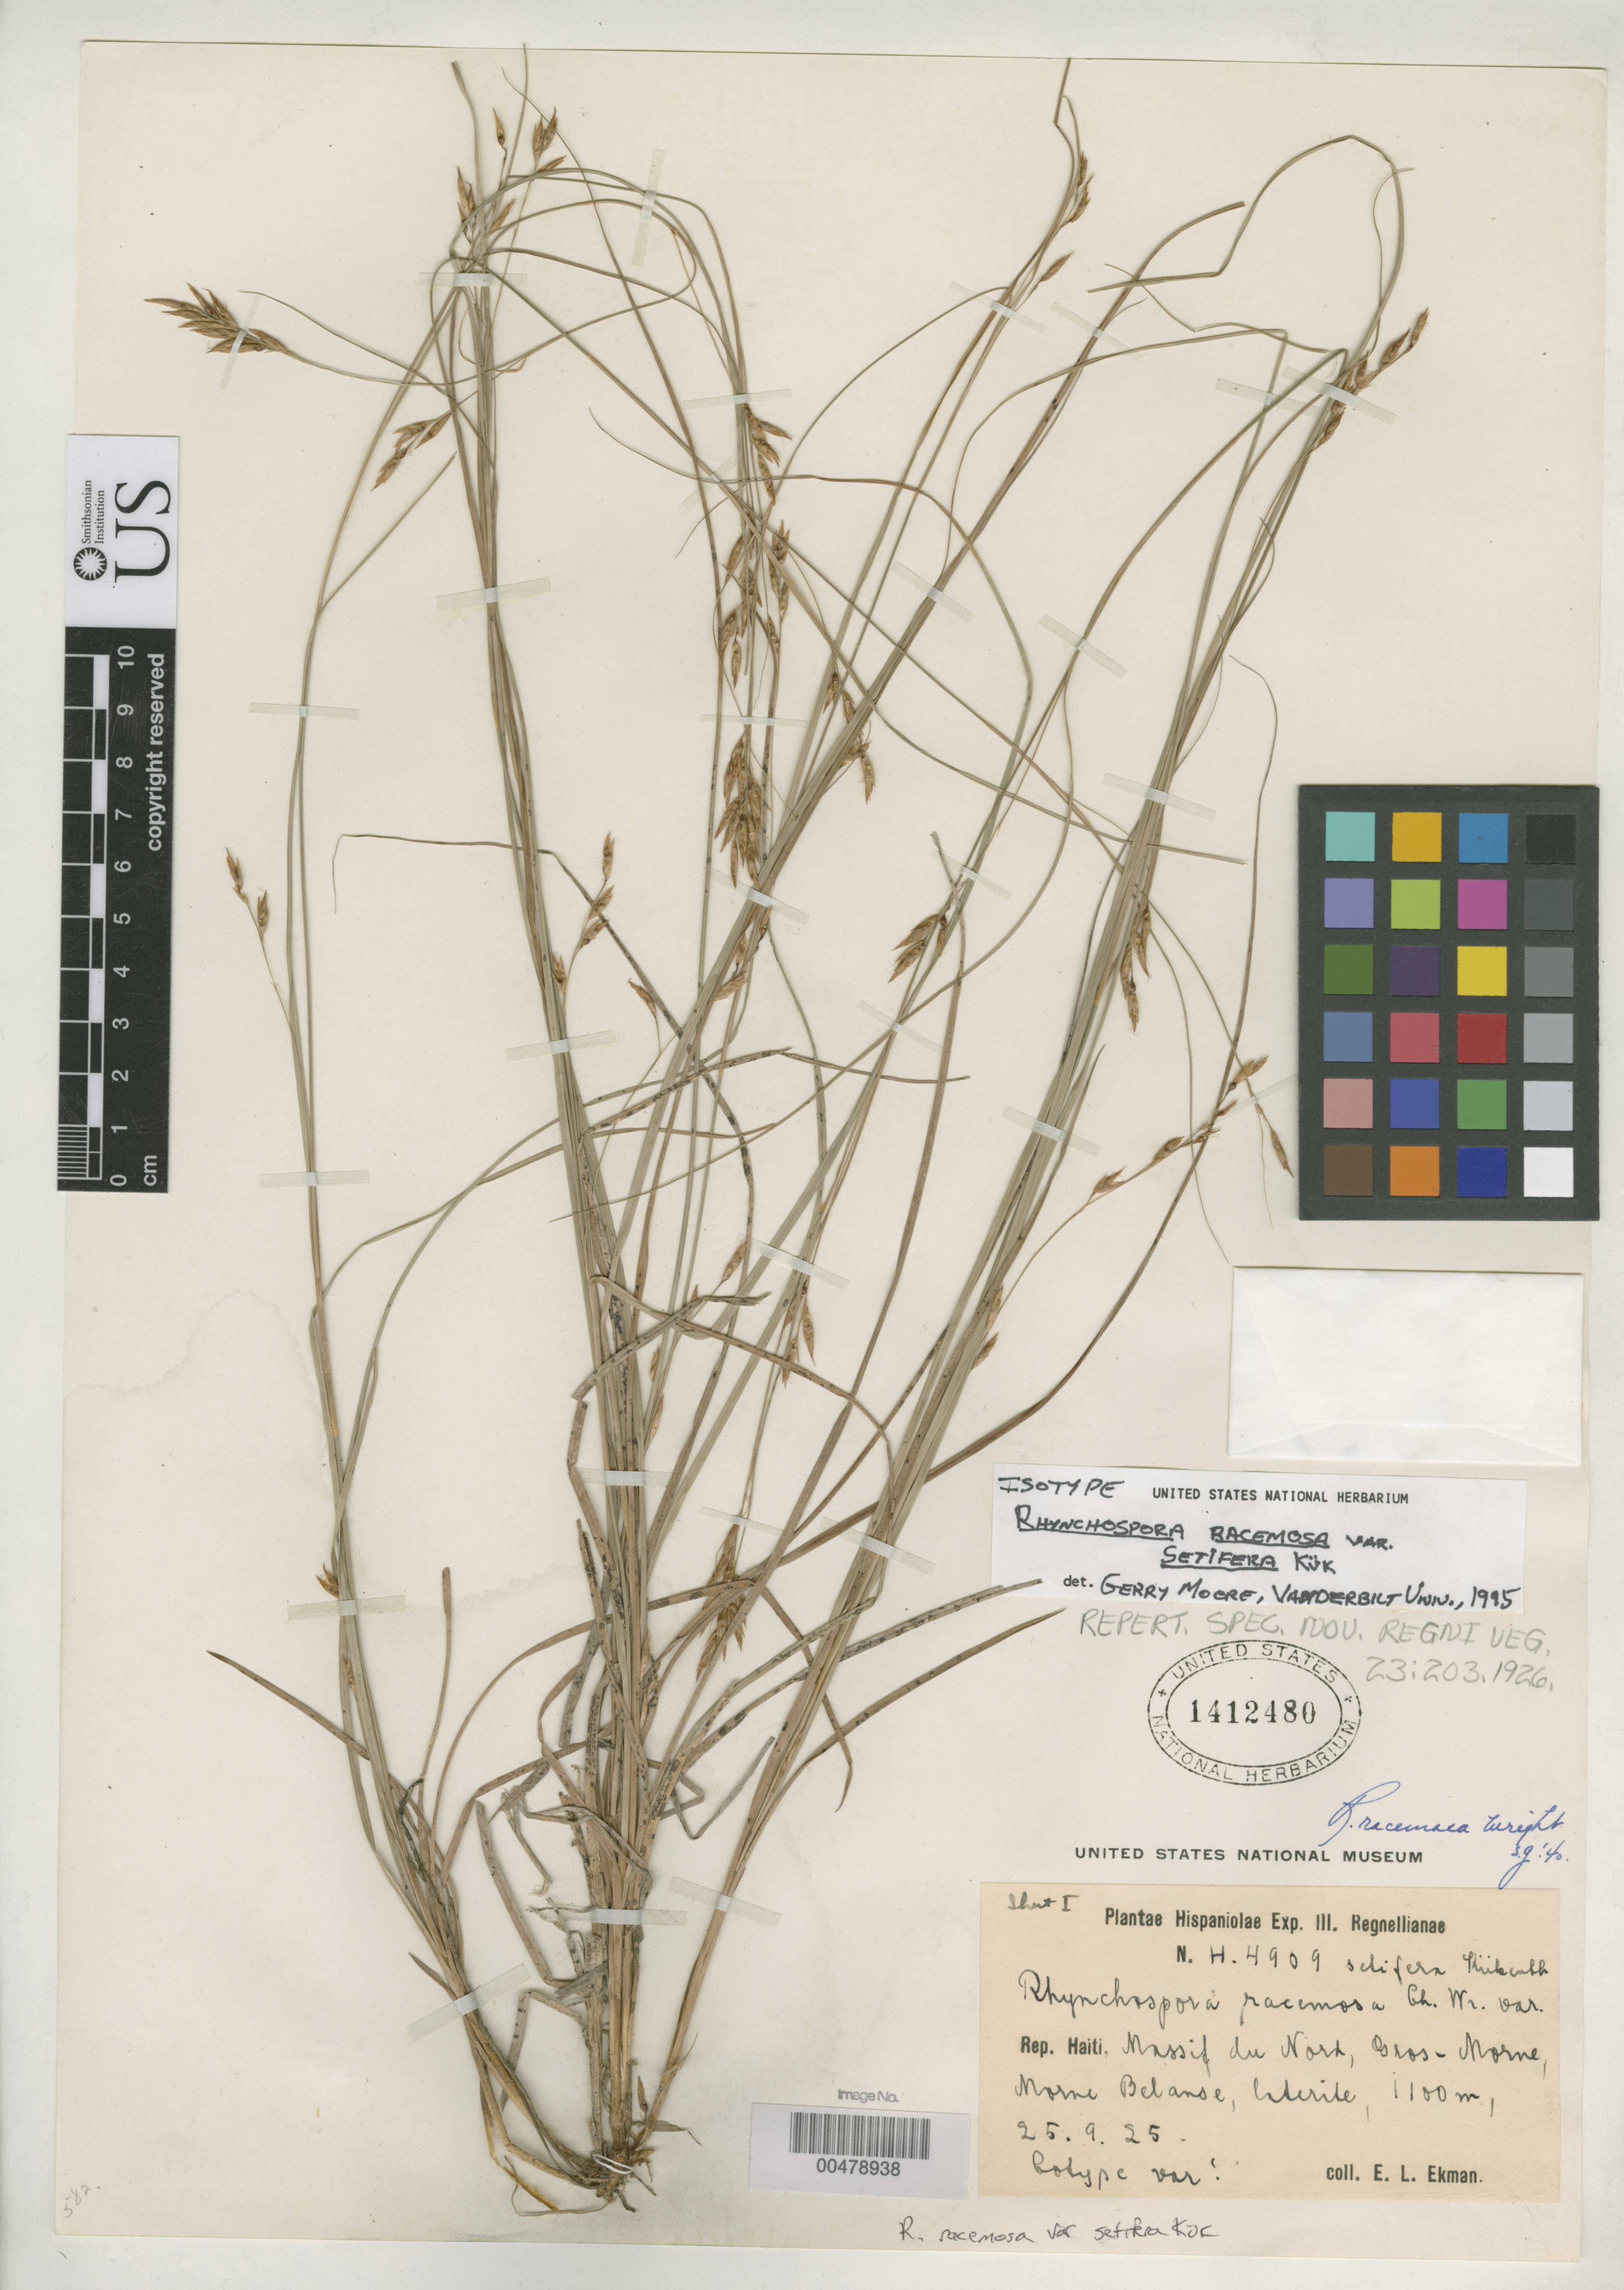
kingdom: Plantae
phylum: Tracheophyta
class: Liliopsida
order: Poales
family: Cyperaceae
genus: Rhynchospora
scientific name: Rhynchospora racemosa var. setifera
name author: Kük.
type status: Isotype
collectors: E. L. Ekman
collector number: H 4909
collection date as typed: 25 Sep 1925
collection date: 1925-09-25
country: Haiti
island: Hispaniola Island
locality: Massif du Nord, Gros-morne, Morne Belanse.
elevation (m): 1100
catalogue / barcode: US 1412480